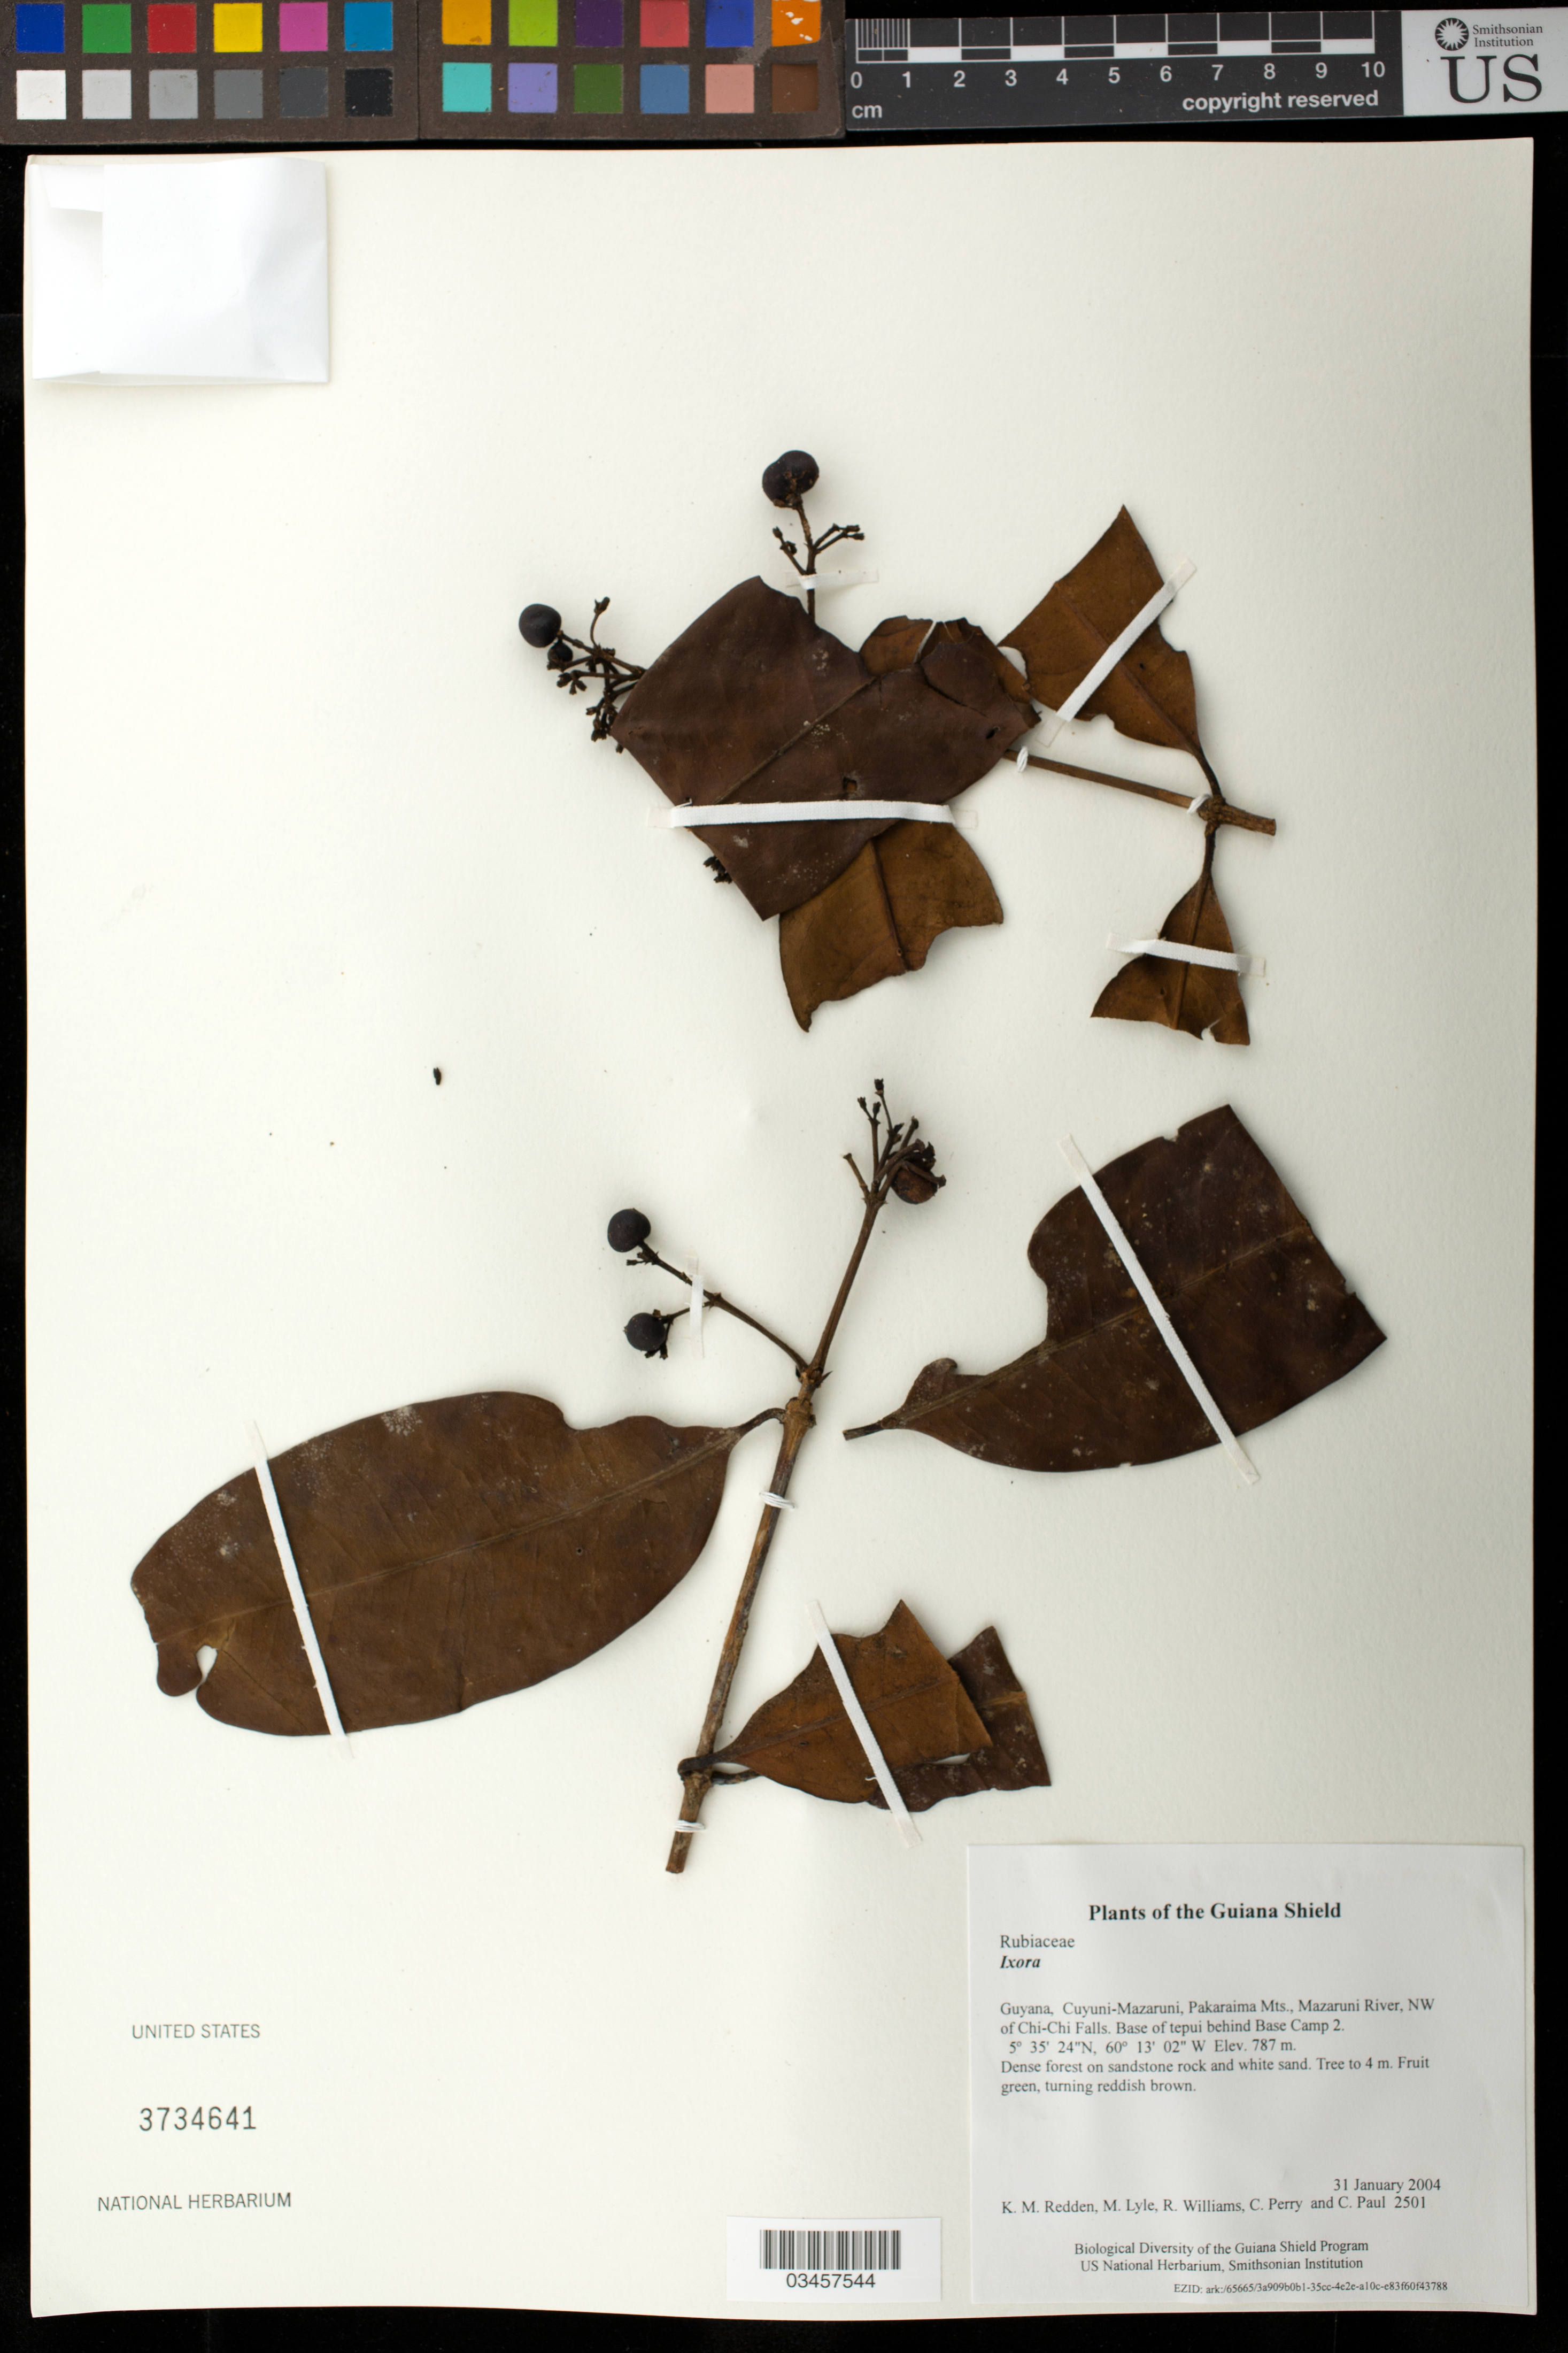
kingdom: Plantae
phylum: Tracheophyta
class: Magnoliopsida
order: Gentianales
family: Rubiaceae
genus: Ixora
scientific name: Ixora sp.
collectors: K. M. Redden, M. Lyle, R. Williams, C. Perry & C. Paul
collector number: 2501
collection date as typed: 31 January 2004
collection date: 2004-01-31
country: Guyana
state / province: Cuyuni-Mazaruni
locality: Pakaraima Mts., Mazaruni River, NW of Chi-Chi Falls. Base of tepui behind Base Camp 2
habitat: Dense forest on sandstone rock and white sand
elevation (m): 787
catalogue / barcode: US 3734641